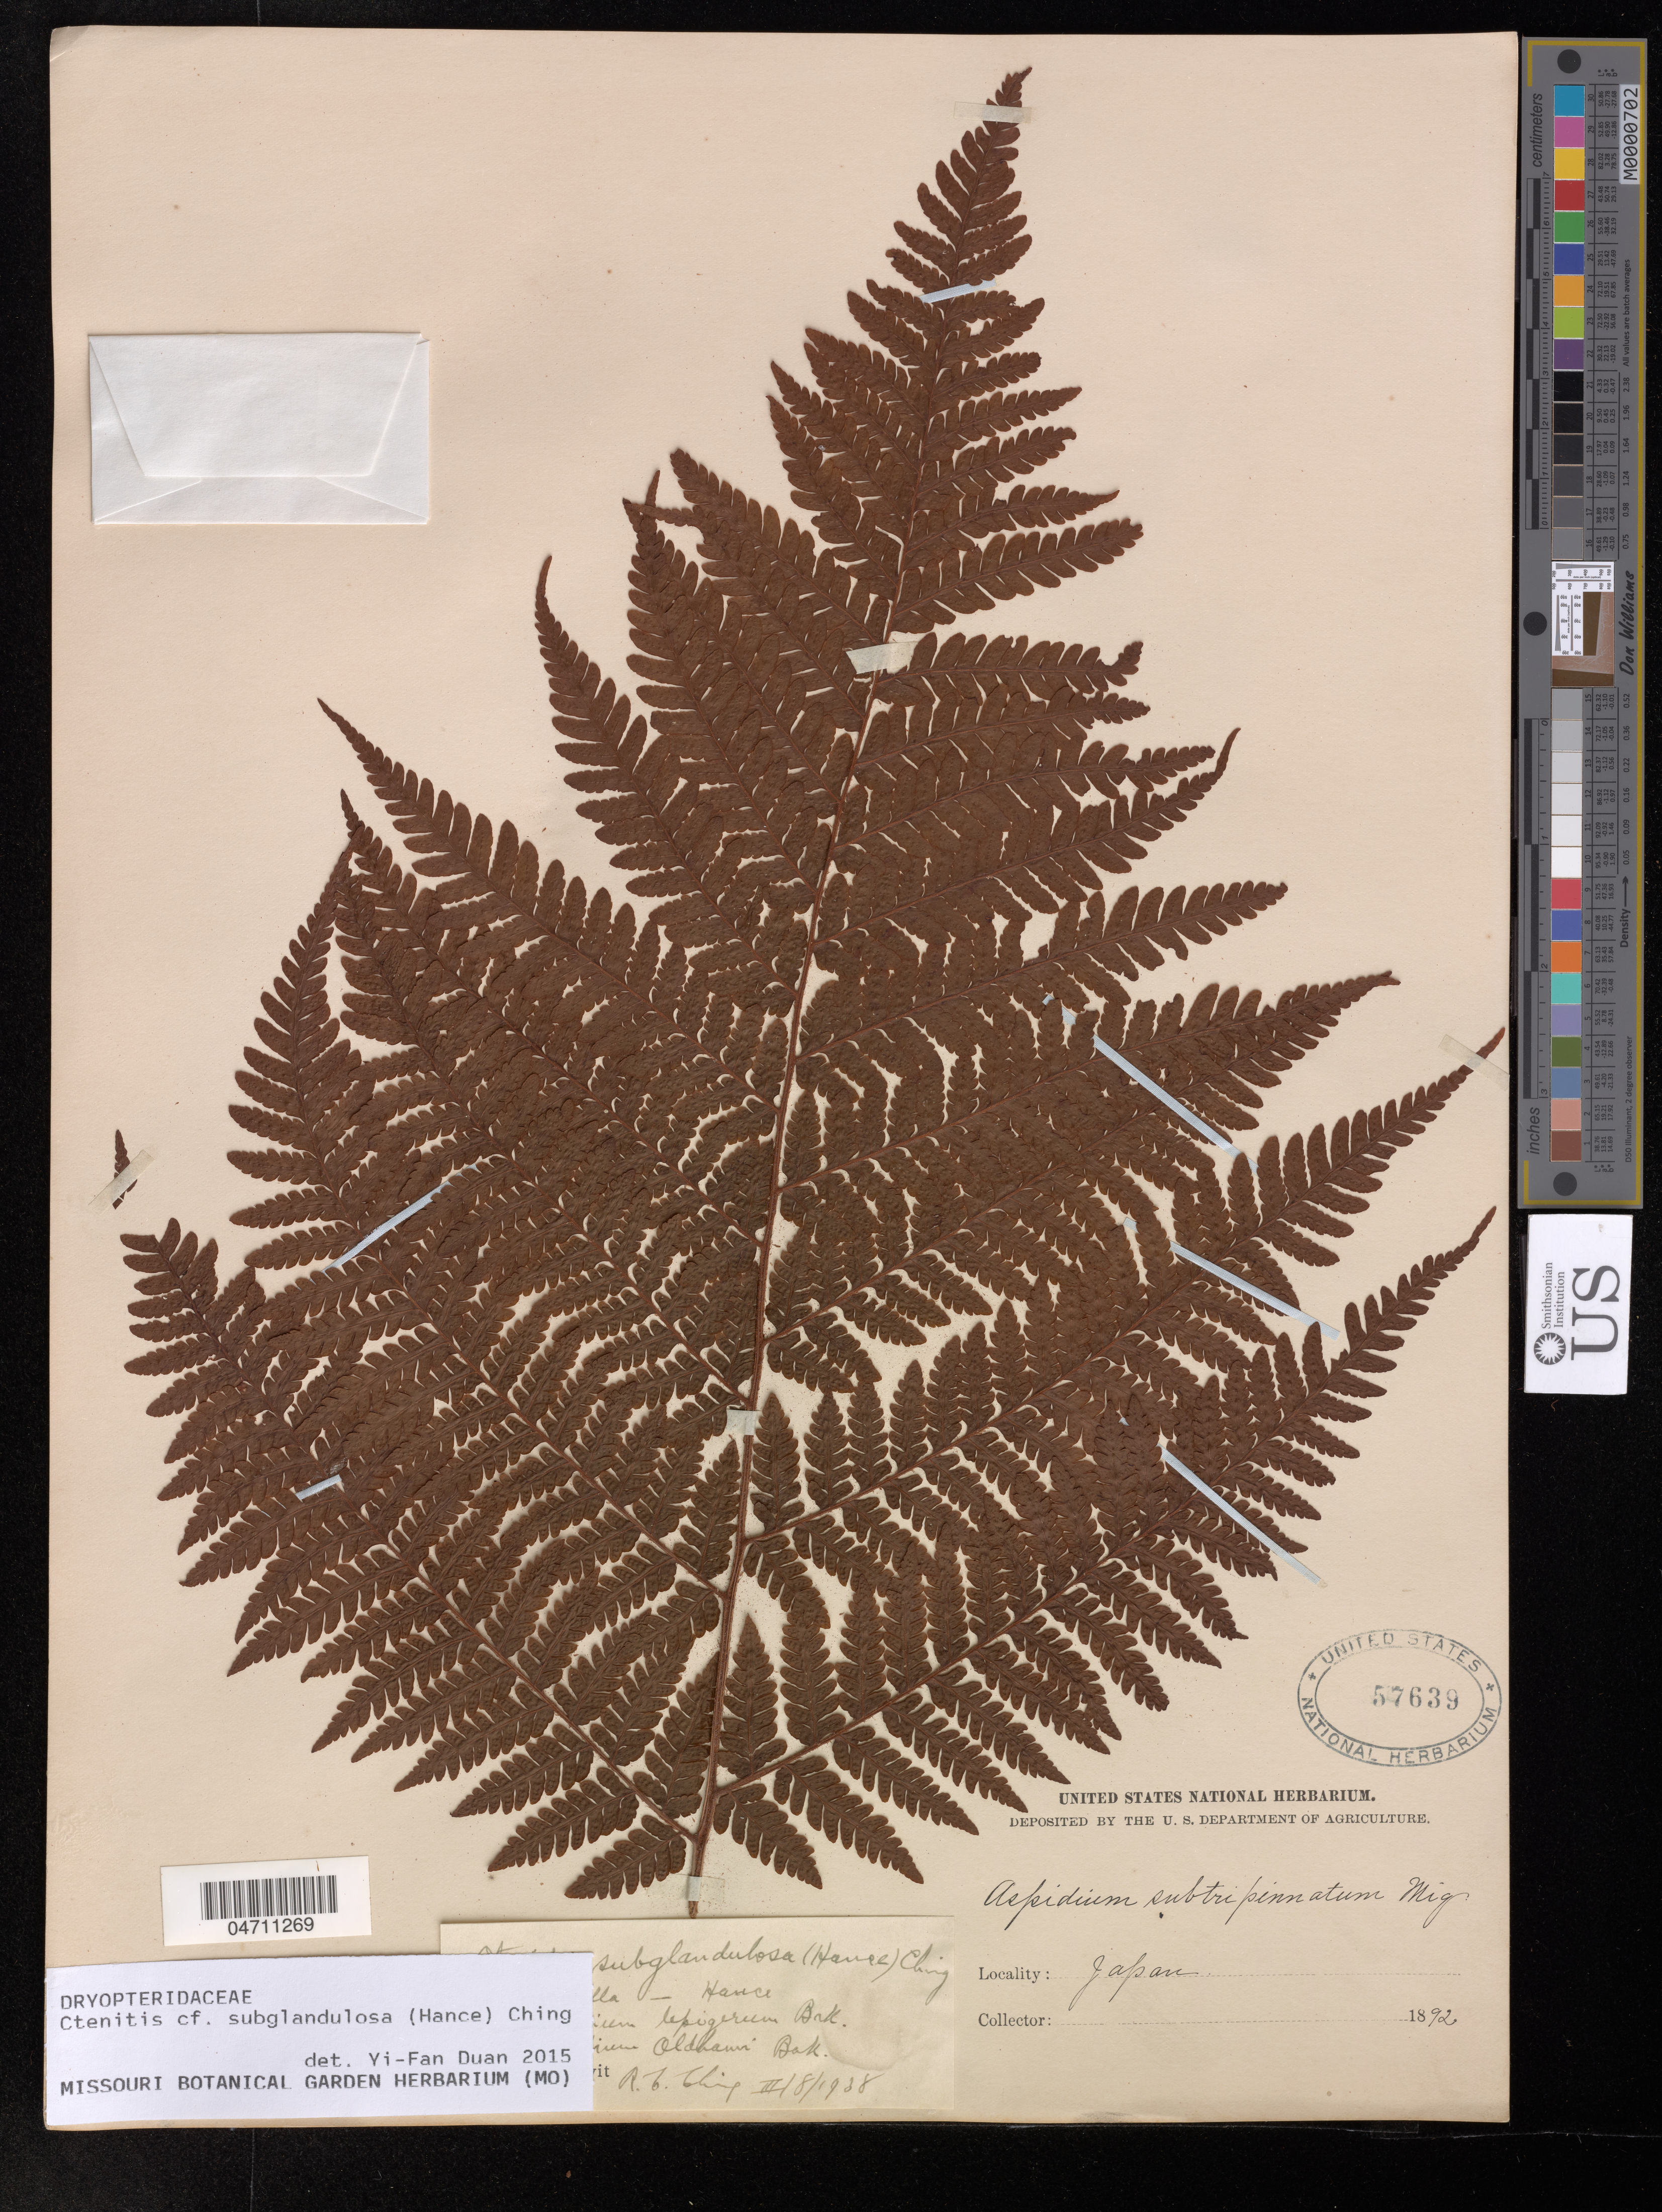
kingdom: Plantae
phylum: Tracheophyta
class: Polypodiopsida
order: Polypodiales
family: Dryopteridaceae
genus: Ctenitis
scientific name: Ctenitis subglandulosa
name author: (Hance) Ching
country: Japan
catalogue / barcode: US 57639